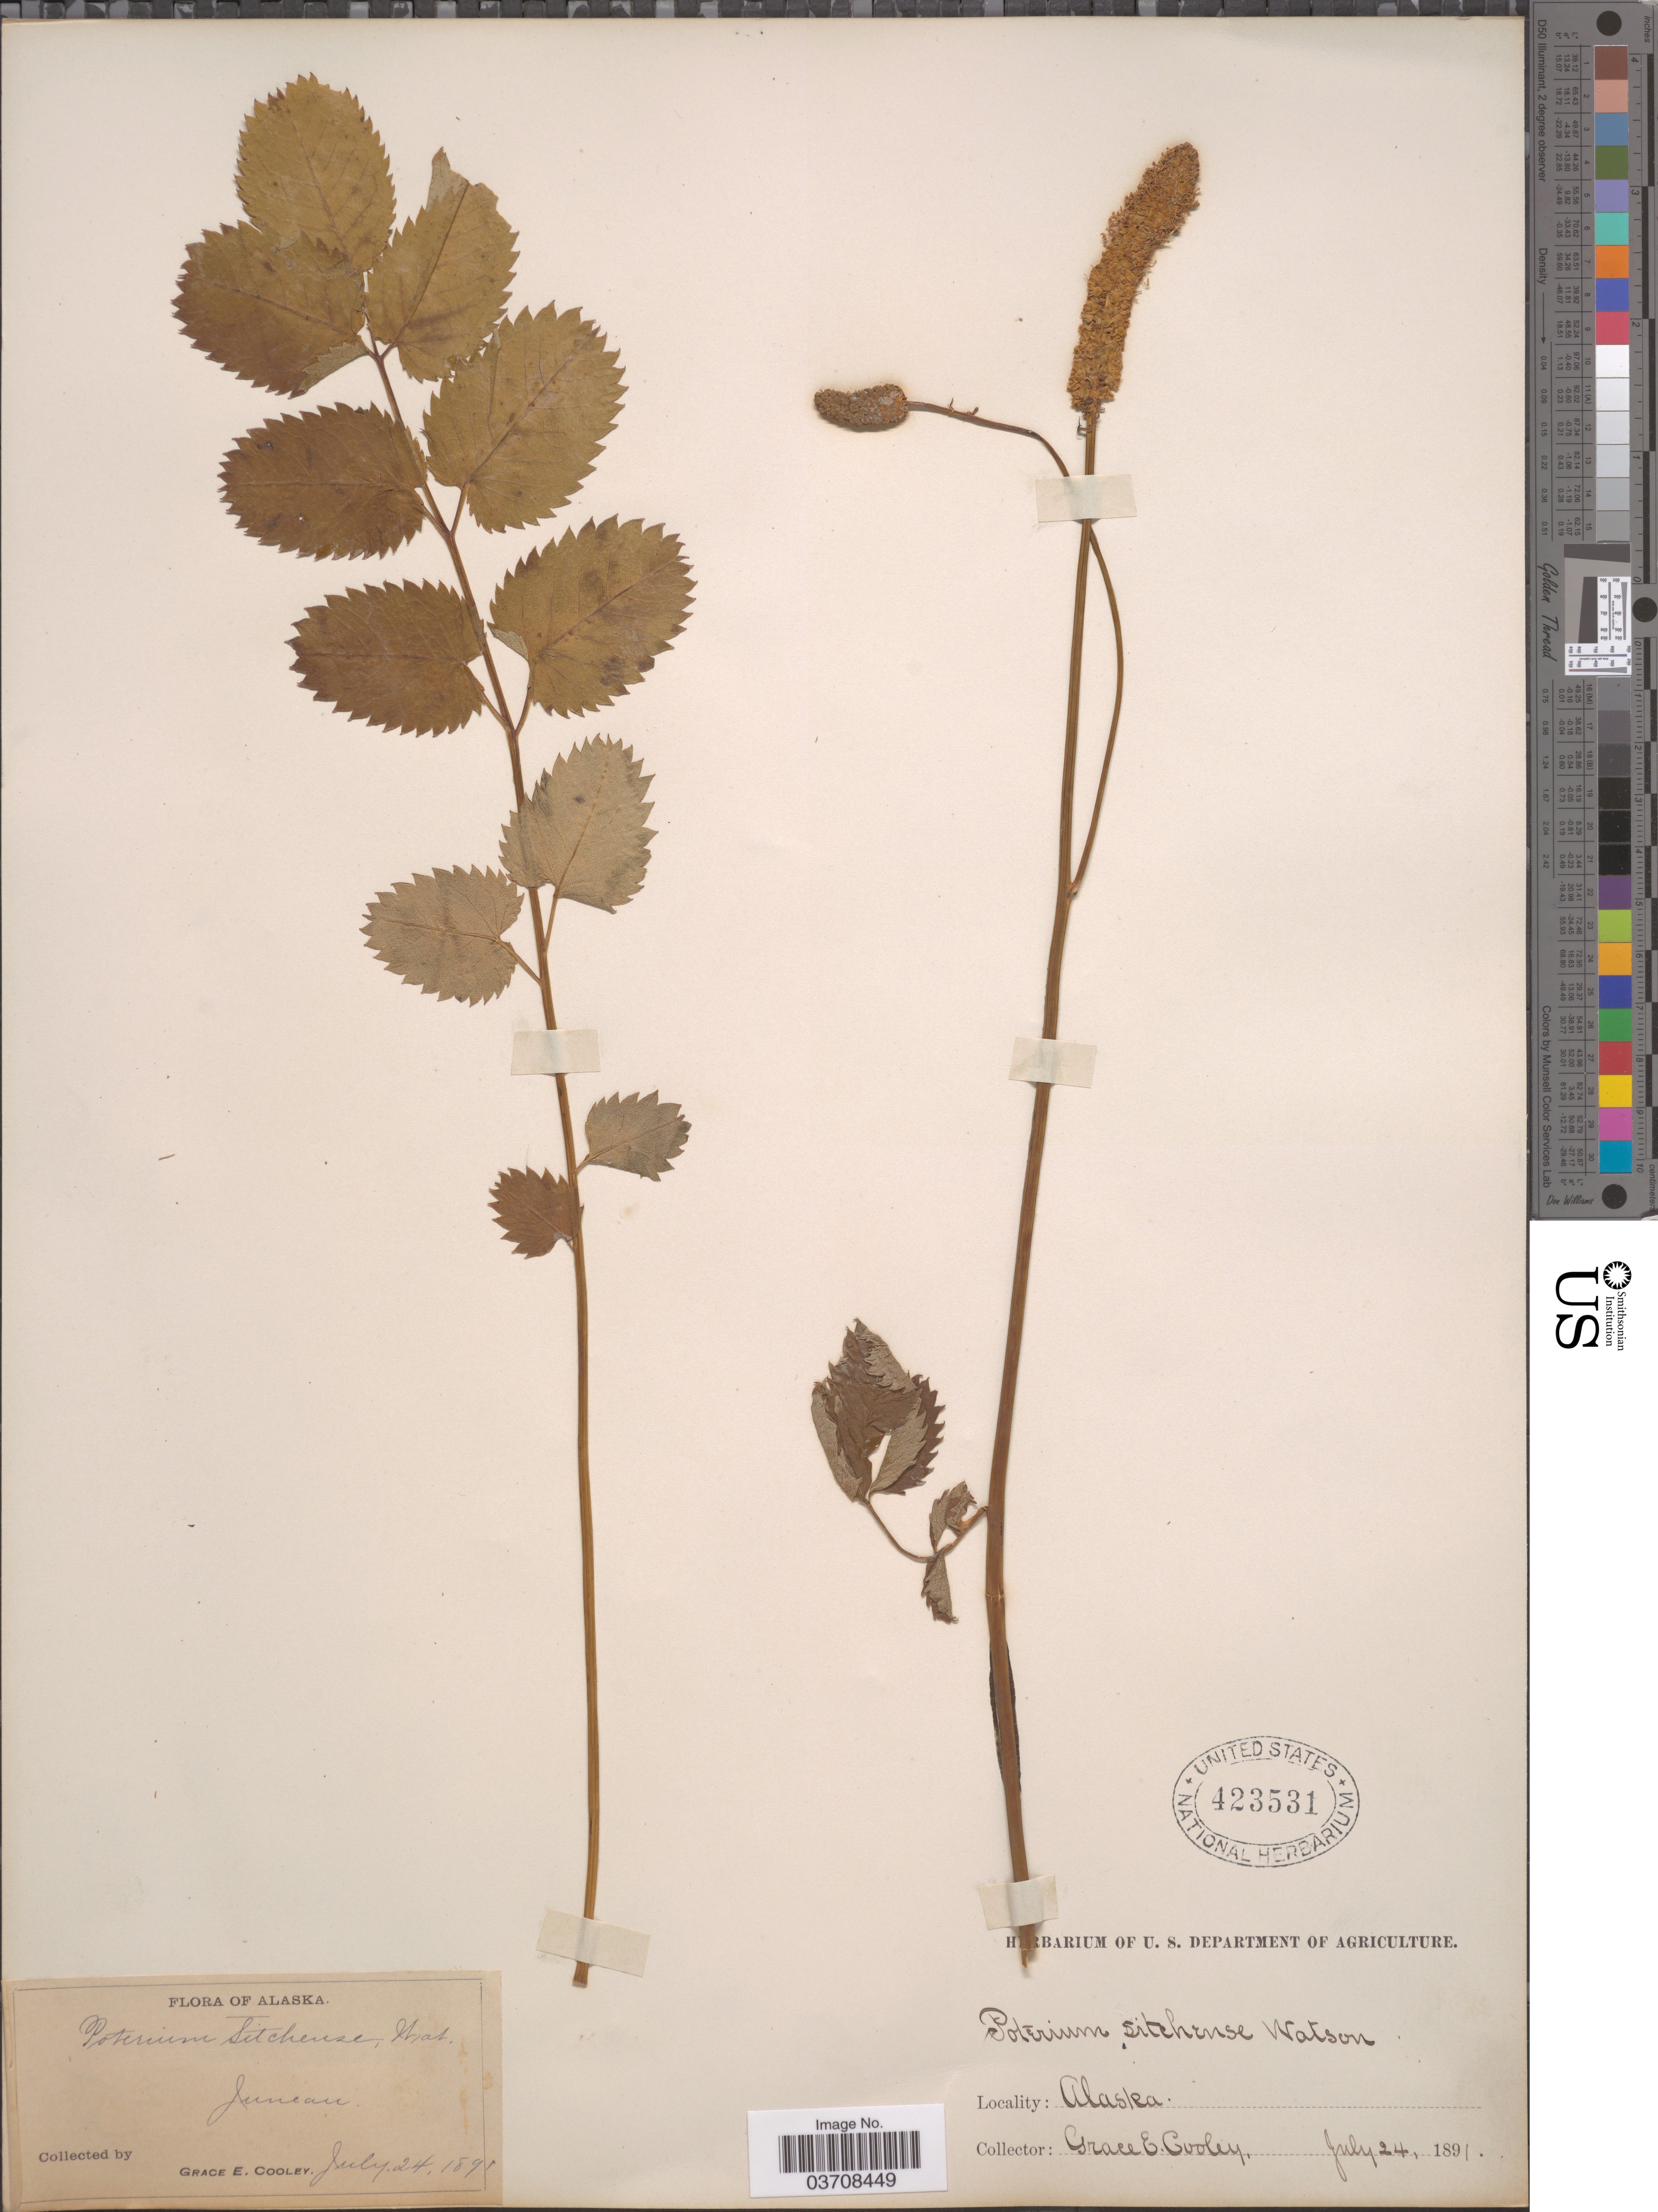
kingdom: Plantae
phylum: Tracheophyta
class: Magnoliopsida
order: Rosales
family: Rosaceae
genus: Sanguisorba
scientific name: Sanguisorba stipulata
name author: Raf.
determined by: Strong, Mark T., (BOT), Smithsonian Institution - National Museum of Natural History (UNITED STATES)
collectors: G. E. Cooley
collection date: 1891-07-24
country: United States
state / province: Alaska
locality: Juneau.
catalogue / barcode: US 423531